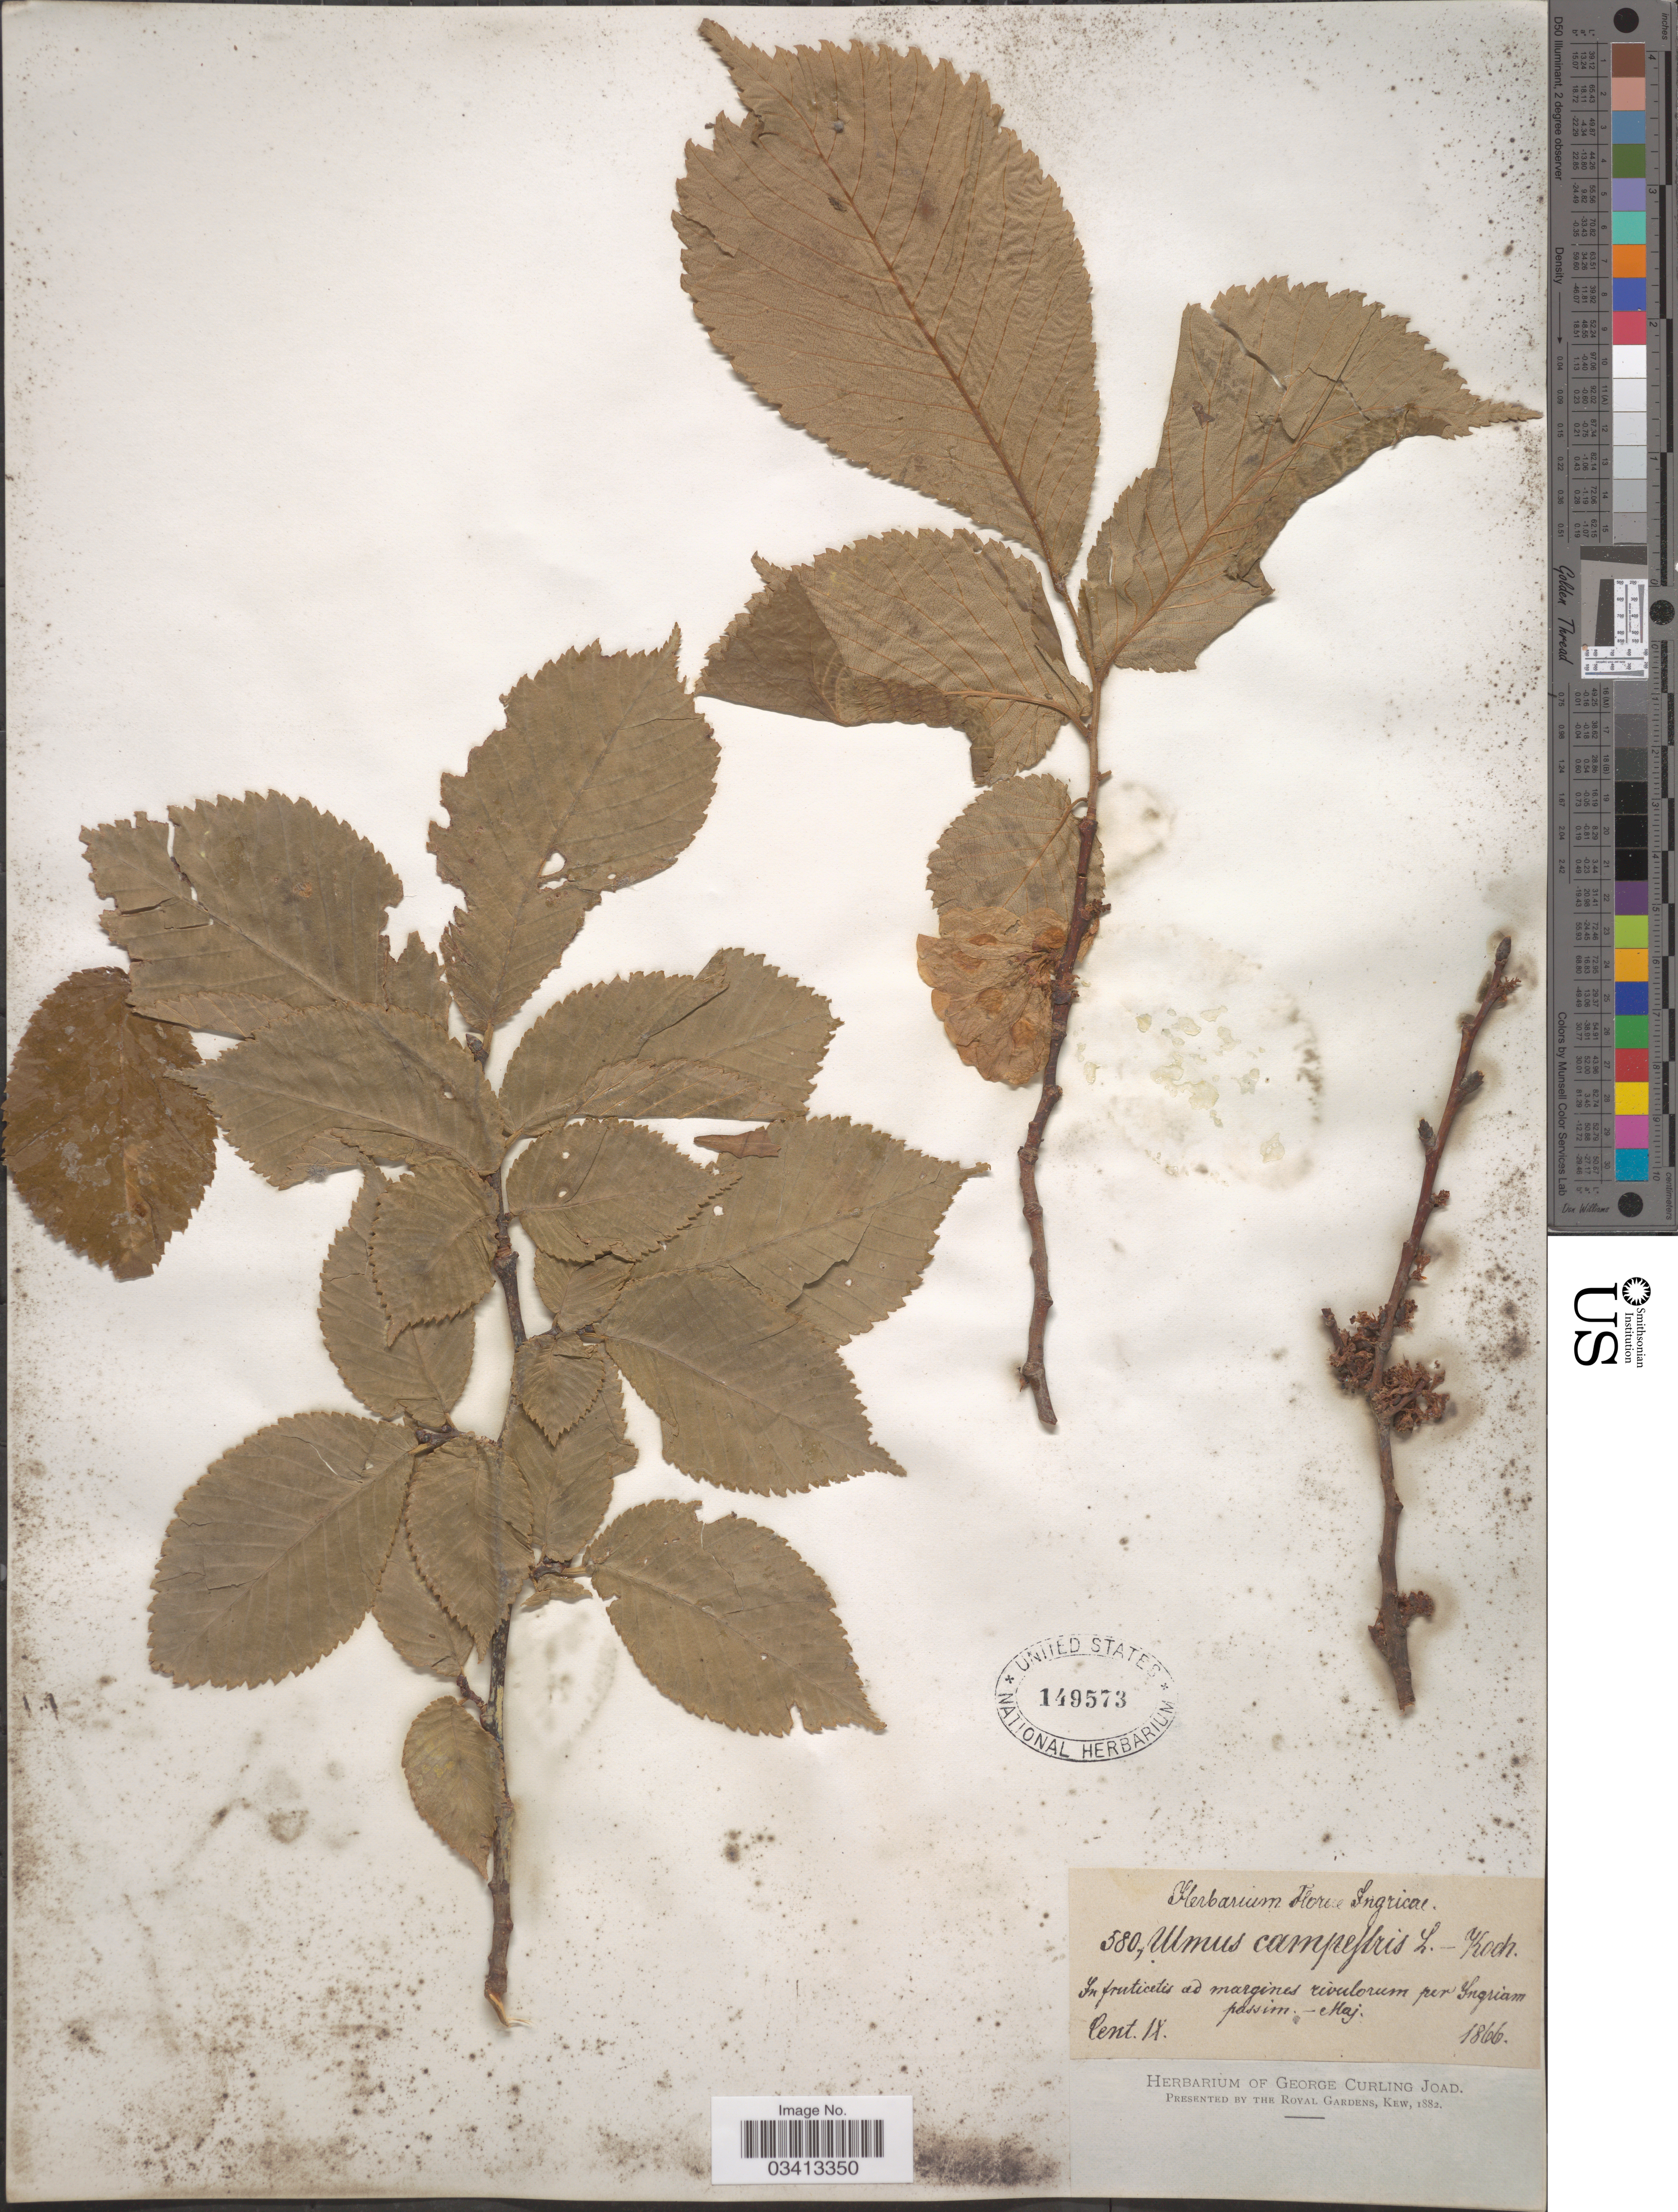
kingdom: Plantae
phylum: Tracheophyta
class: Magnoliopsida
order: Rosales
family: Ulmaceae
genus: Ulmus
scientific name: Ulmus campestris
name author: L.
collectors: ex herb. Florae Ingricae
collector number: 580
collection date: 1866-05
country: Finland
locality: In fruticetis ad margines rivulorum per Ingriam passim.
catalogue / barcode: US 149573